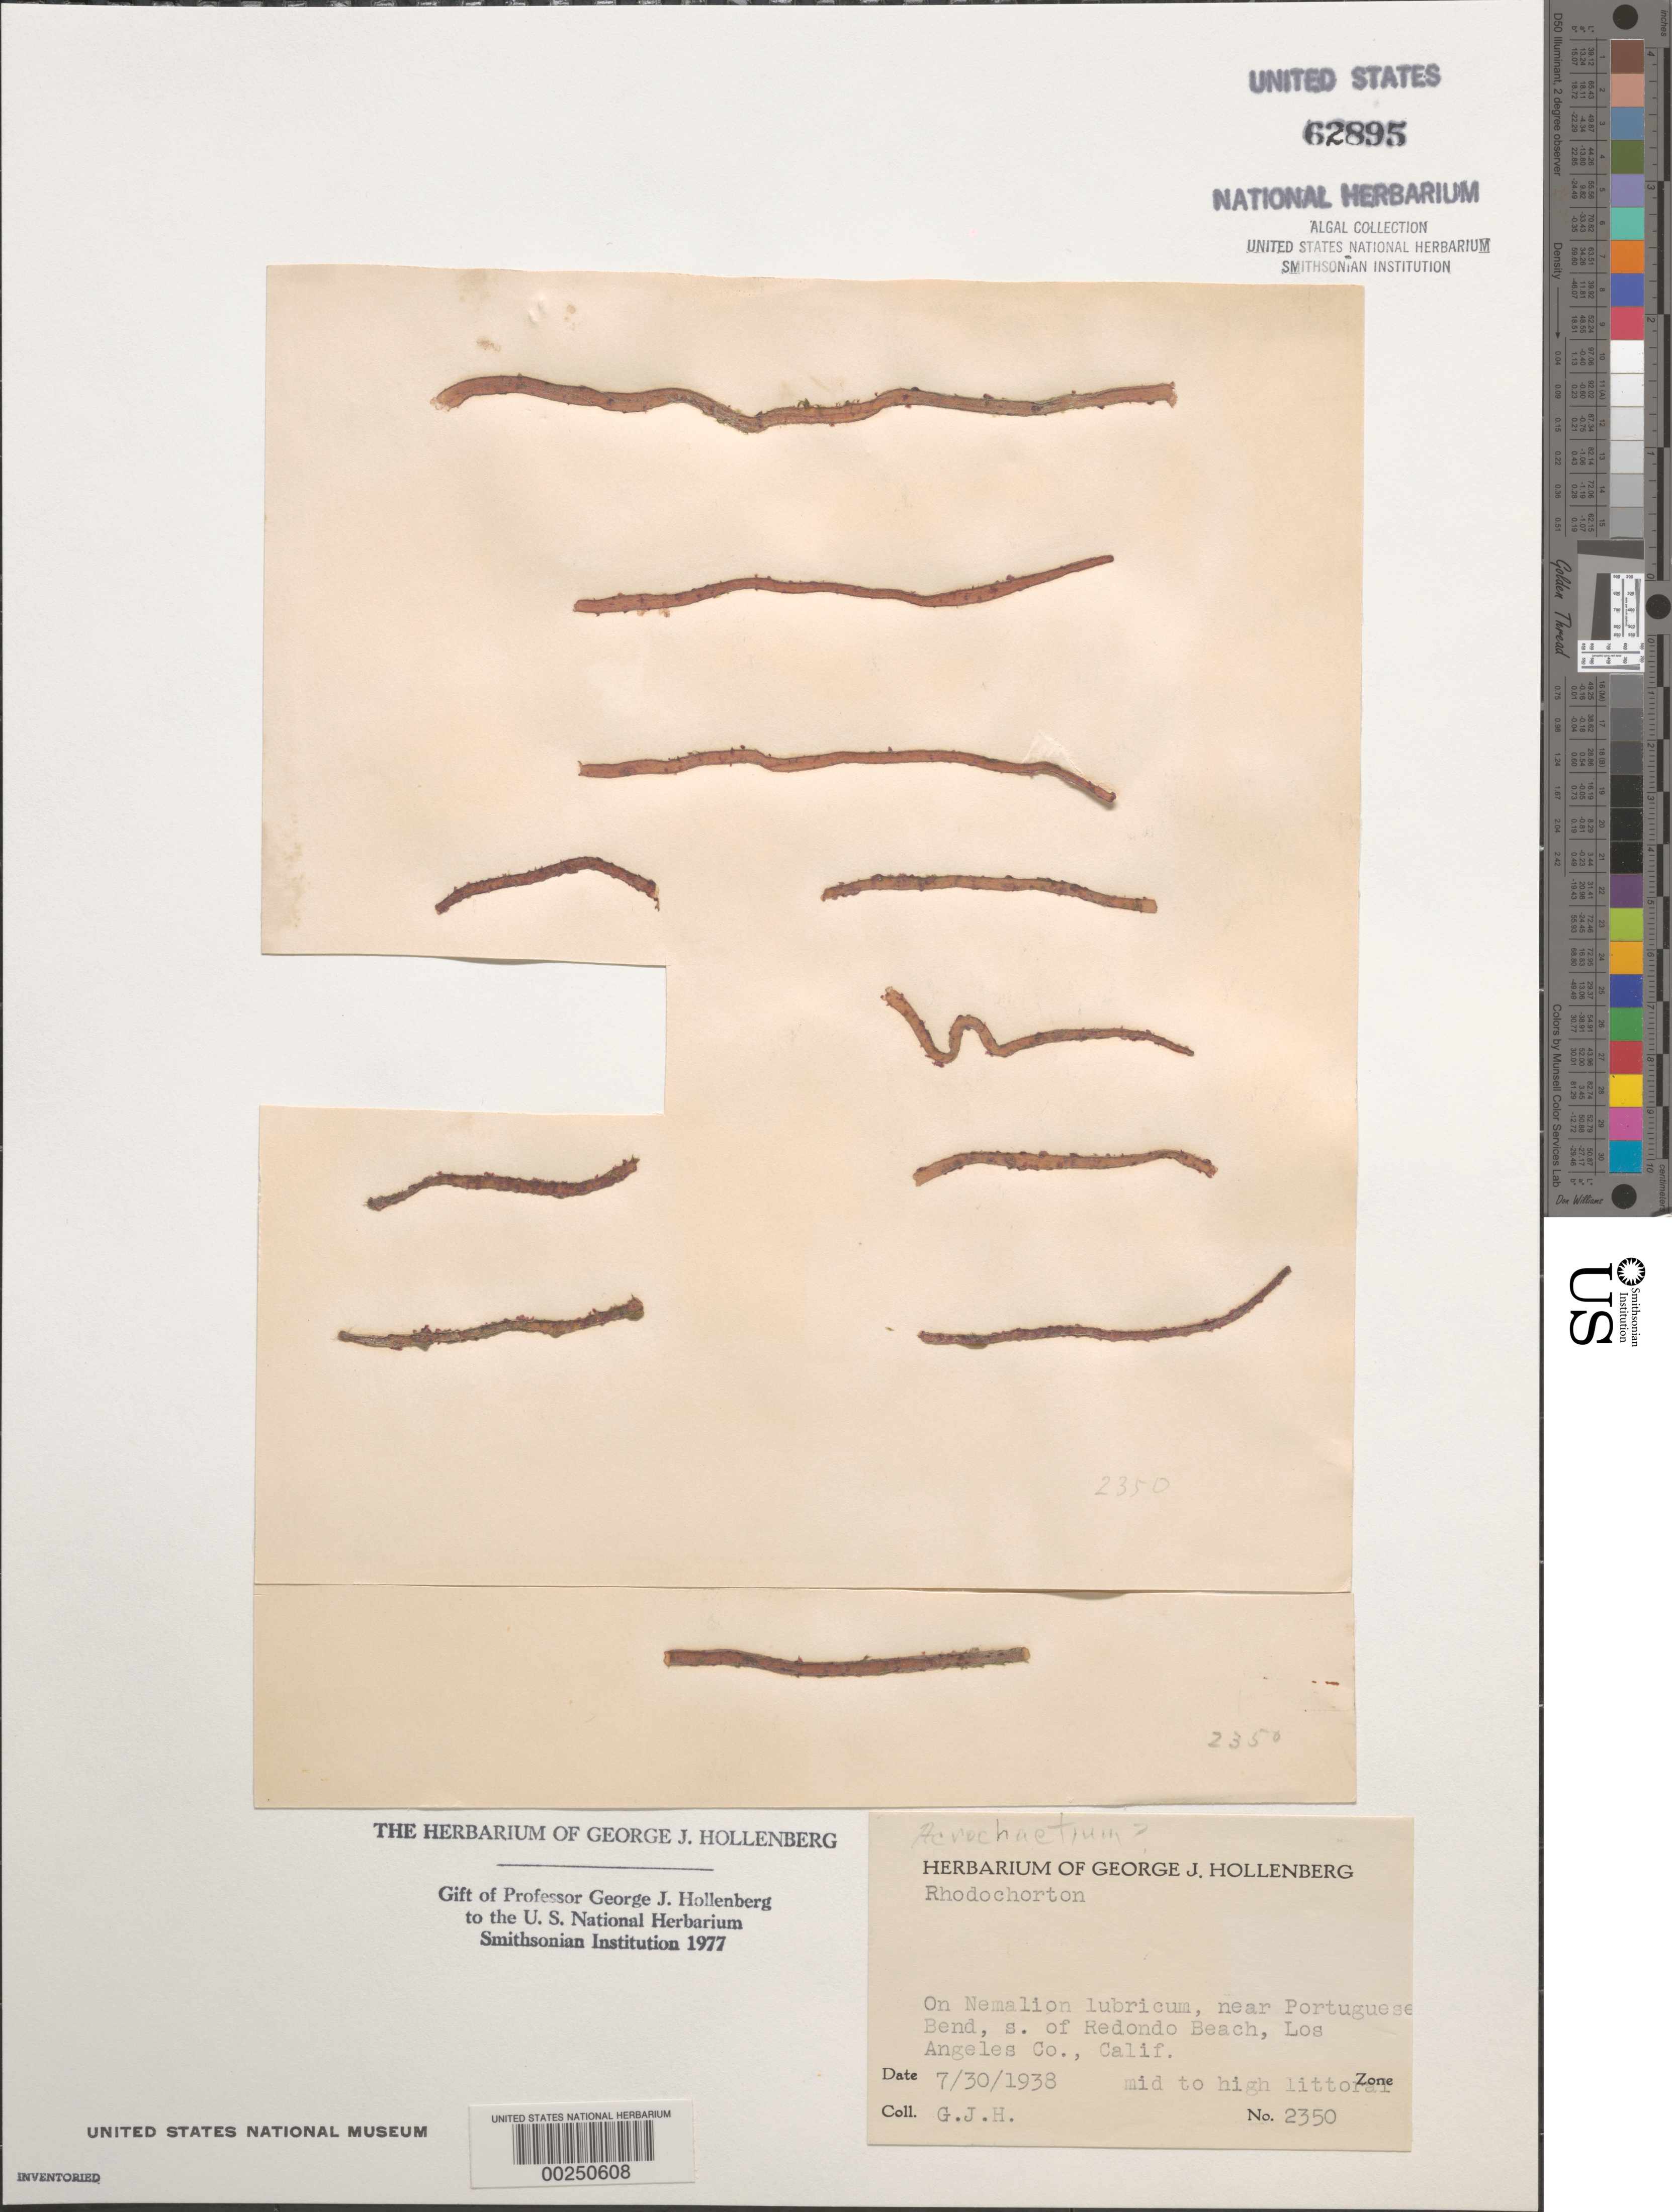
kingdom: Plantae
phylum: Rhodophyta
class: Florideophyceae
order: Acrochaetiales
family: Acrochaetiaceae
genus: Acrochaetium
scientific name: Acrochaetium sp.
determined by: Hollenberg, George J.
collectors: G. Hollenberg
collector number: GJH 2350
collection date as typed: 30 Jul 1938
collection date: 1938-07-30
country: United States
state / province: California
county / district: Los Angeles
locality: Near Portuguese Bend, south of Redondo Beach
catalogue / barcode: US 62895